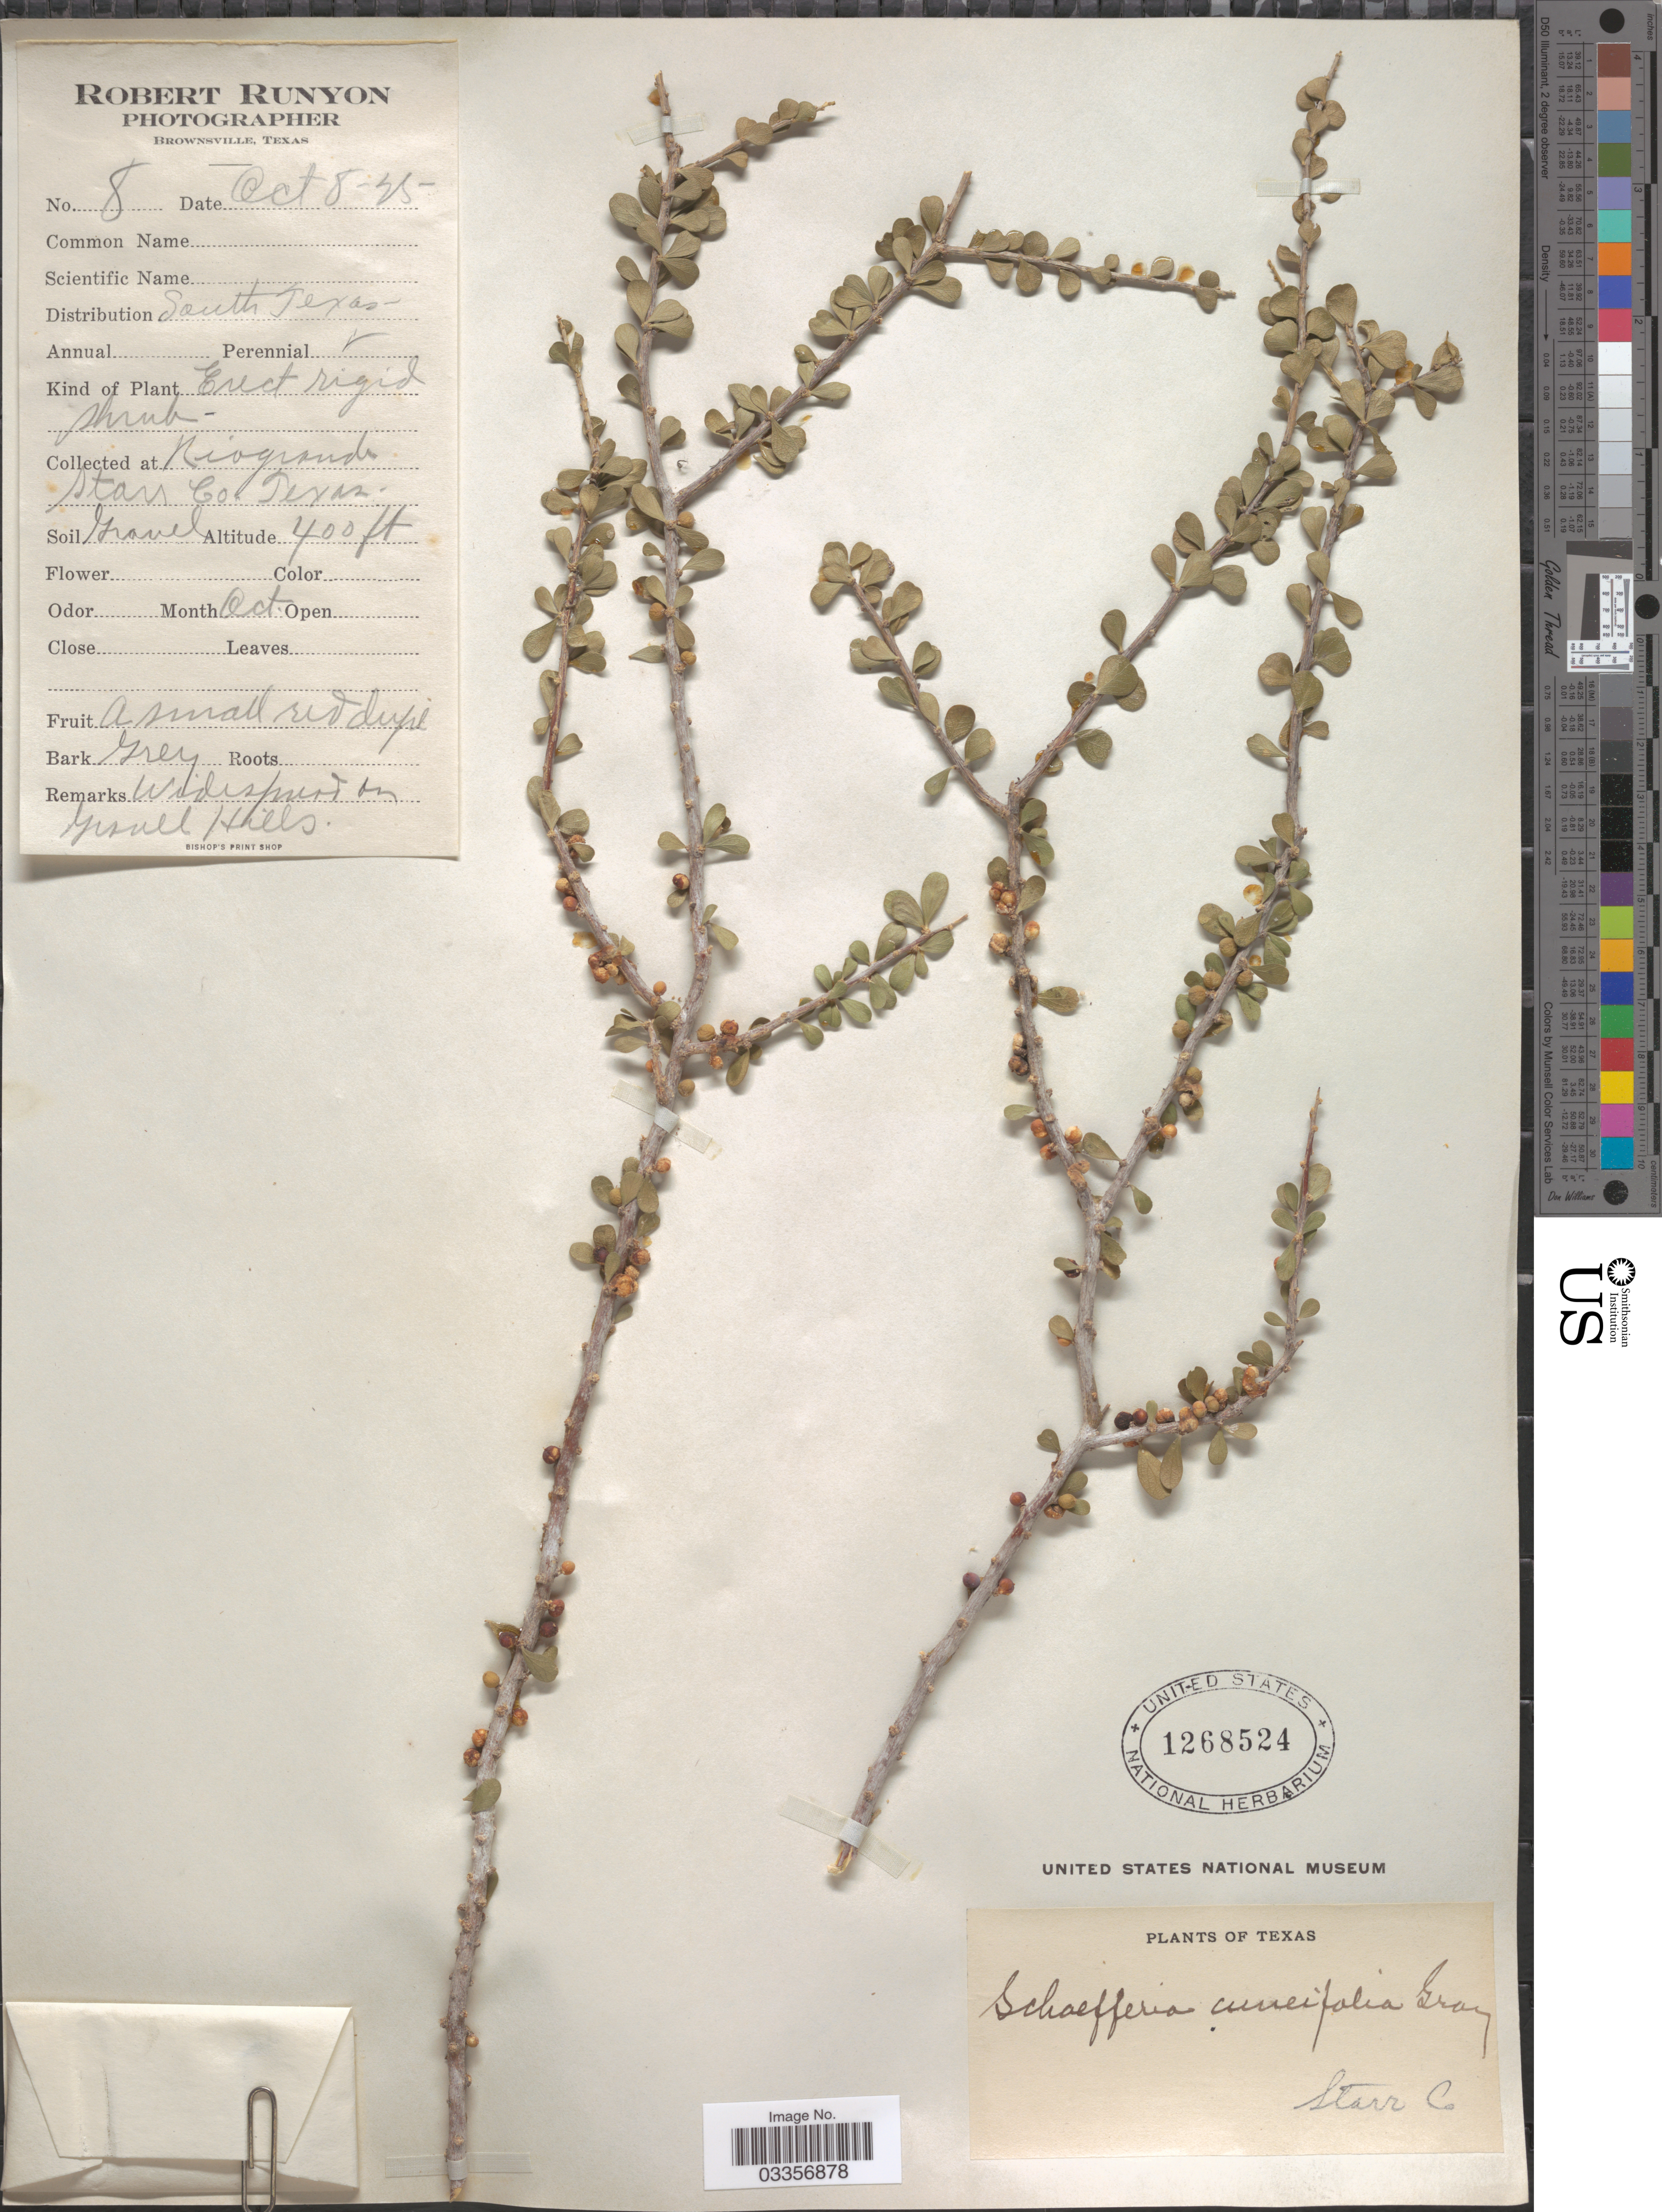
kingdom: Plantae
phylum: Tracheophyta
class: Magnoliopsida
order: Celastrales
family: Celastraceae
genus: Schaefferia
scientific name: Schaefferia cuneifolia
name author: A. Gray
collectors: R. Runyon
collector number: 8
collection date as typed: Transcribed d/m/y: 8/10/25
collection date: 1925-10-08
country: United States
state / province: Texas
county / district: Starr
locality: Rio Grande. Starr Co. On gravel hills.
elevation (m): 122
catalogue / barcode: US 1268524